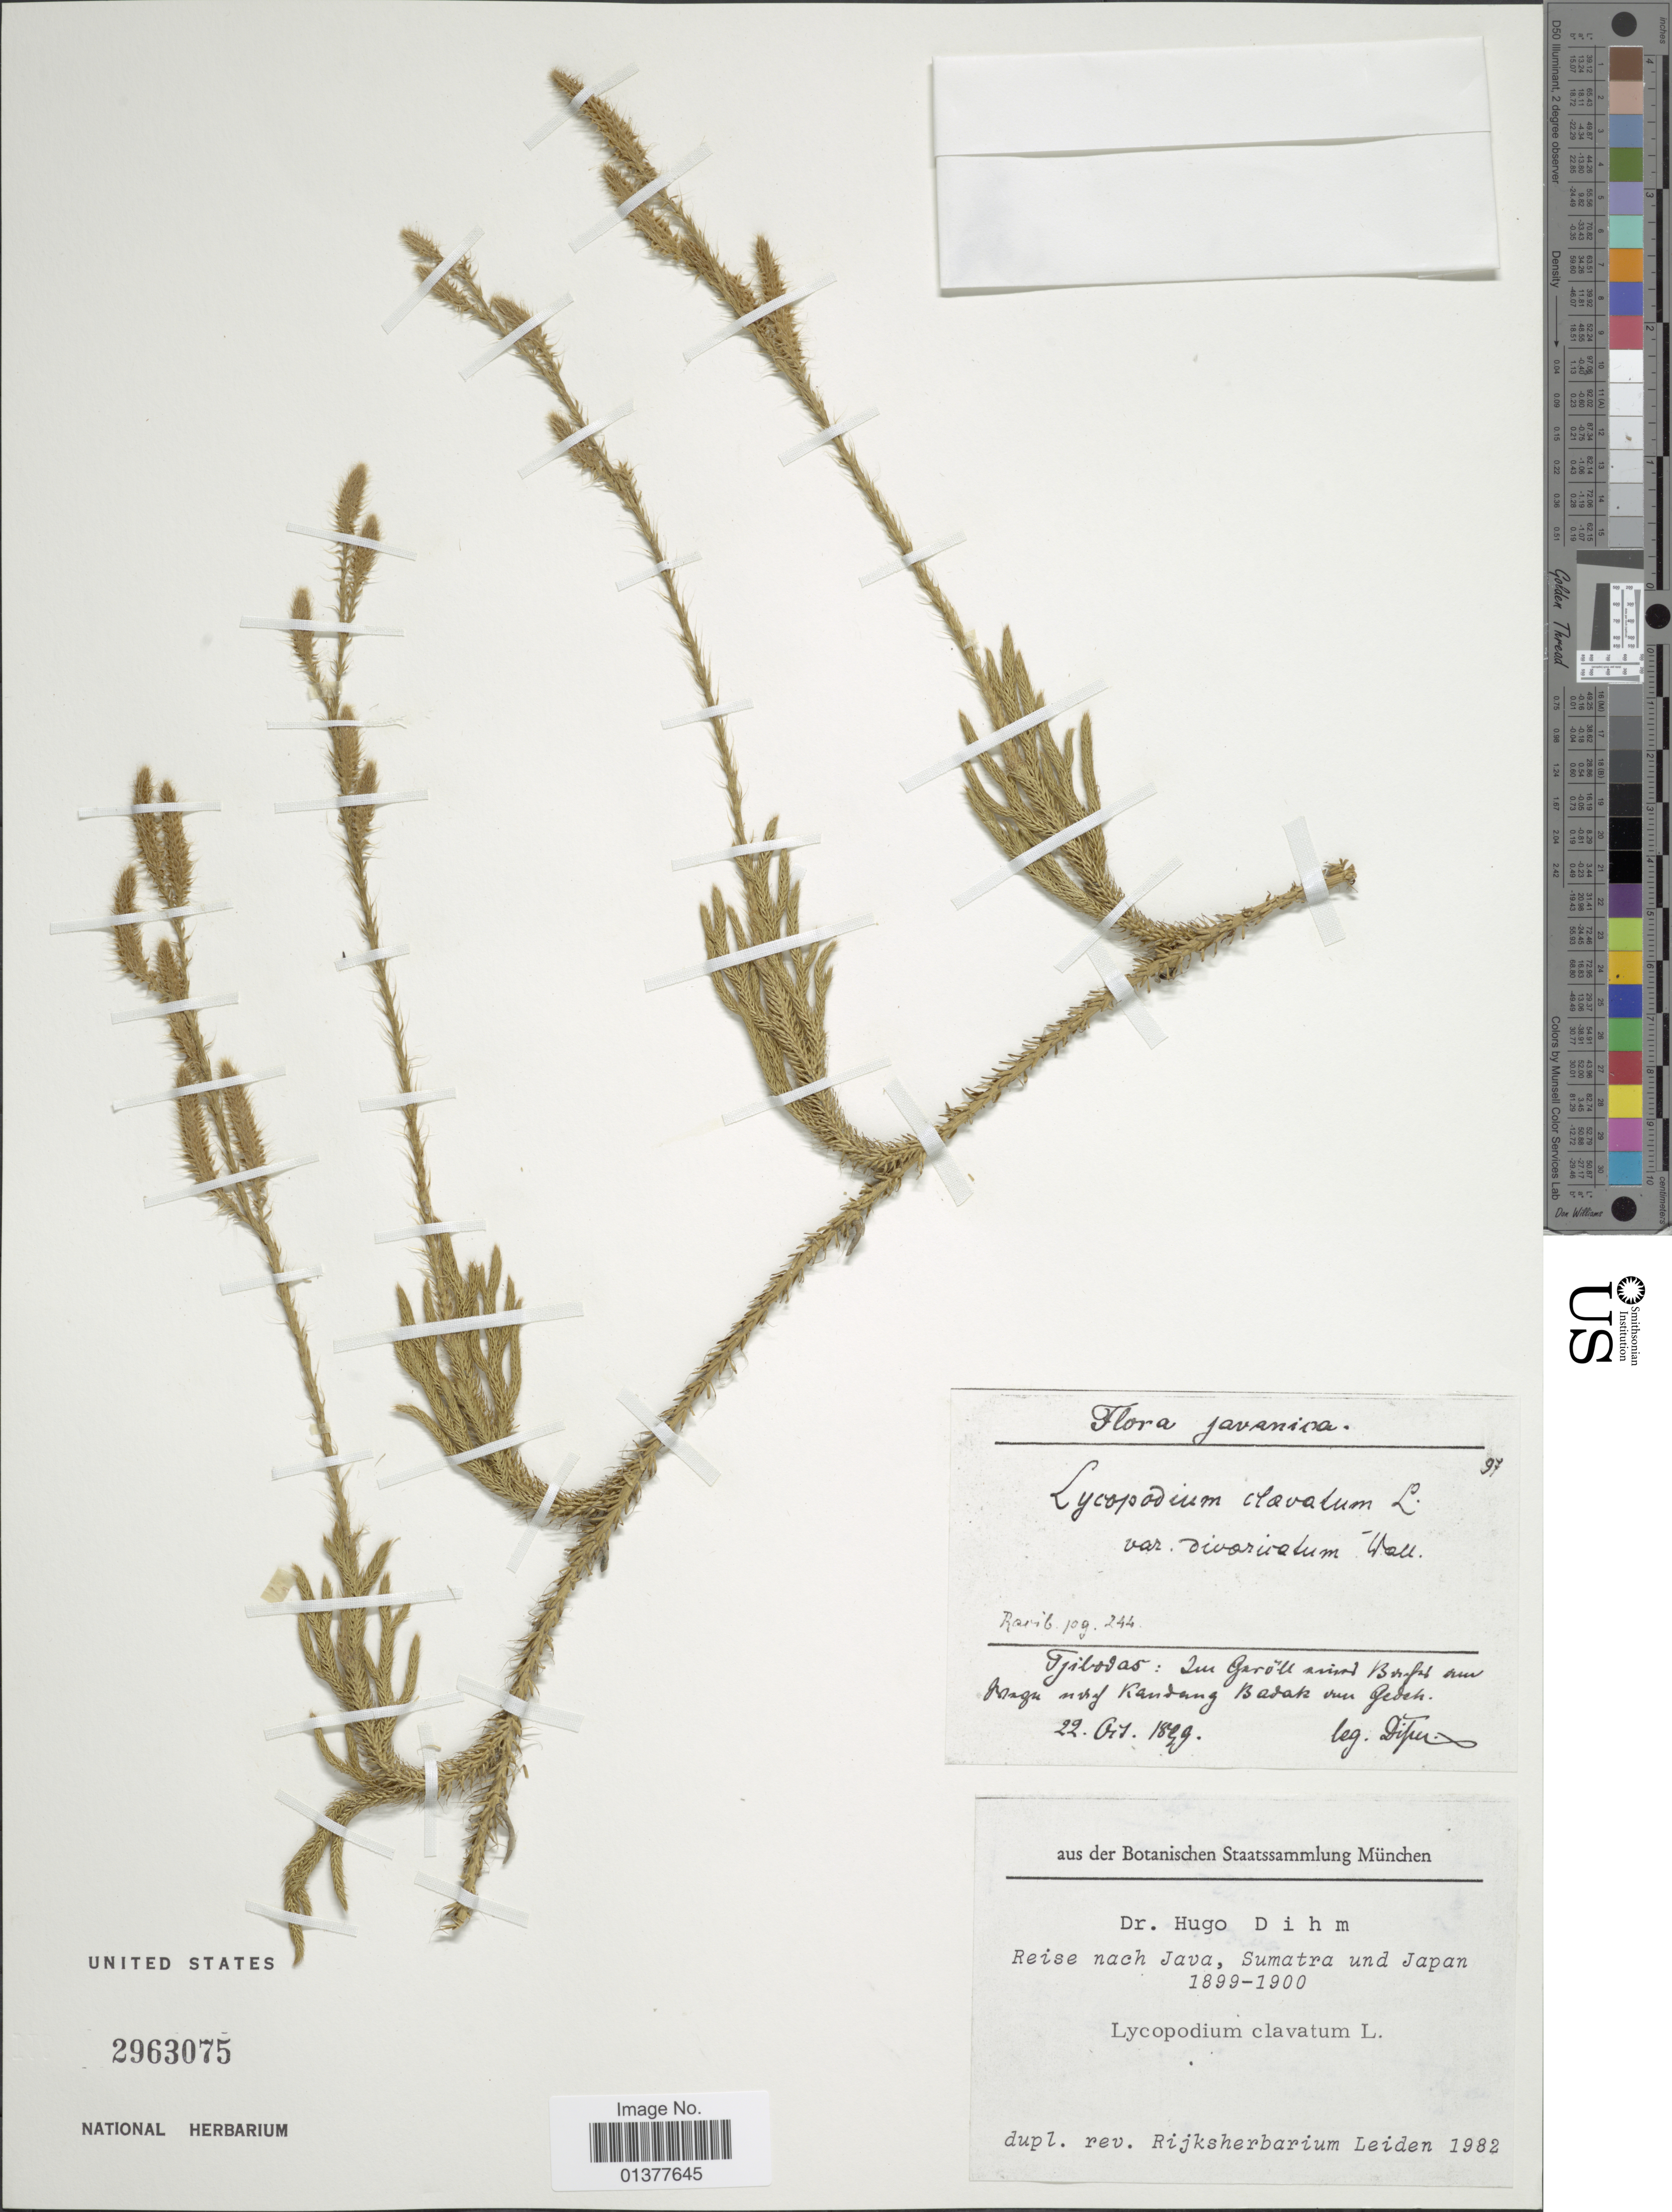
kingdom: Plantae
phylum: Tracheophyta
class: Lycopodiopsida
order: Lycopodiales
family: Lycopodiaceae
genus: Lycopodium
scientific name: Lycopodium clavatum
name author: L.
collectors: H. Dihm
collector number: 97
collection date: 1849-10-22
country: Indonesia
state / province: Java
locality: Tjibodas: in Garoll [illegible text]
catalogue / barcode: US 2963075